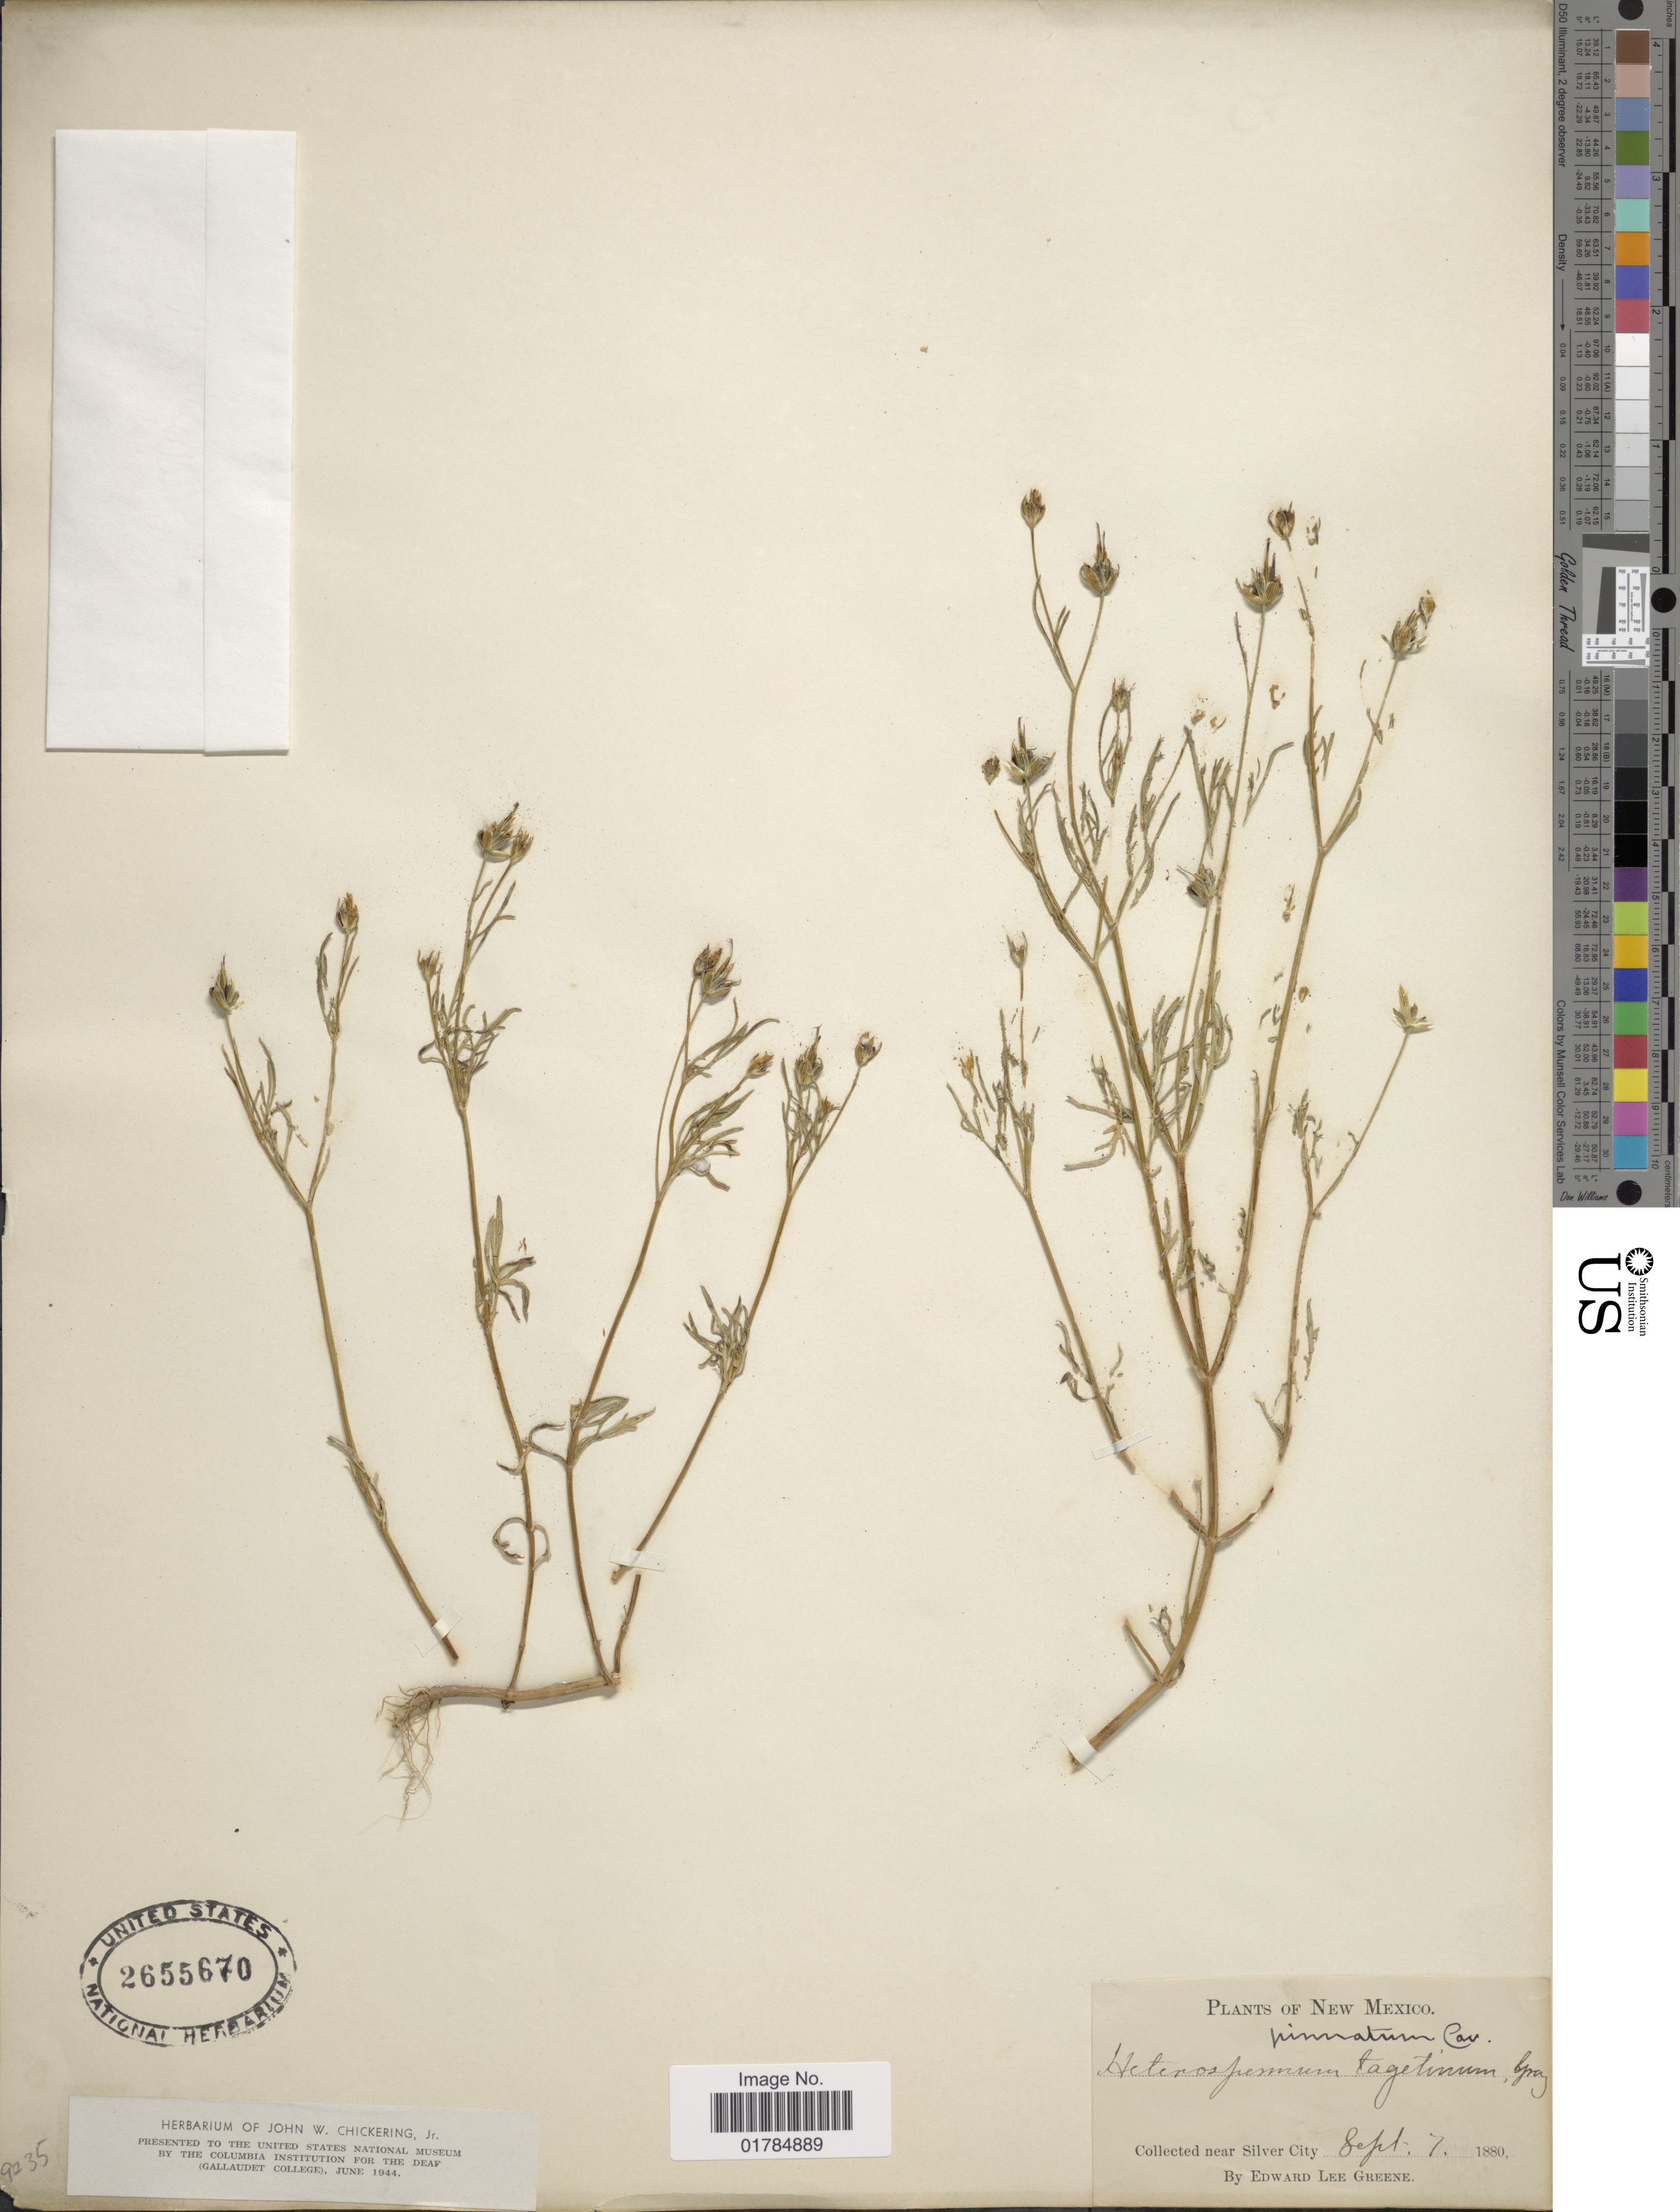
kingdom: Plantae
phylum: Tracheophyta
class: Magnoliopsida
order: Asterales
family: Asteraceae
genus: Heterosperma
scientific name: Heterosperma pinnatum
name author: Cav.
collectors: E. L. Greene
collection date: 1880-09-07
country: United States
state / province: New Mexico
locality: Silver City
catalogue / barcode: US 2655670